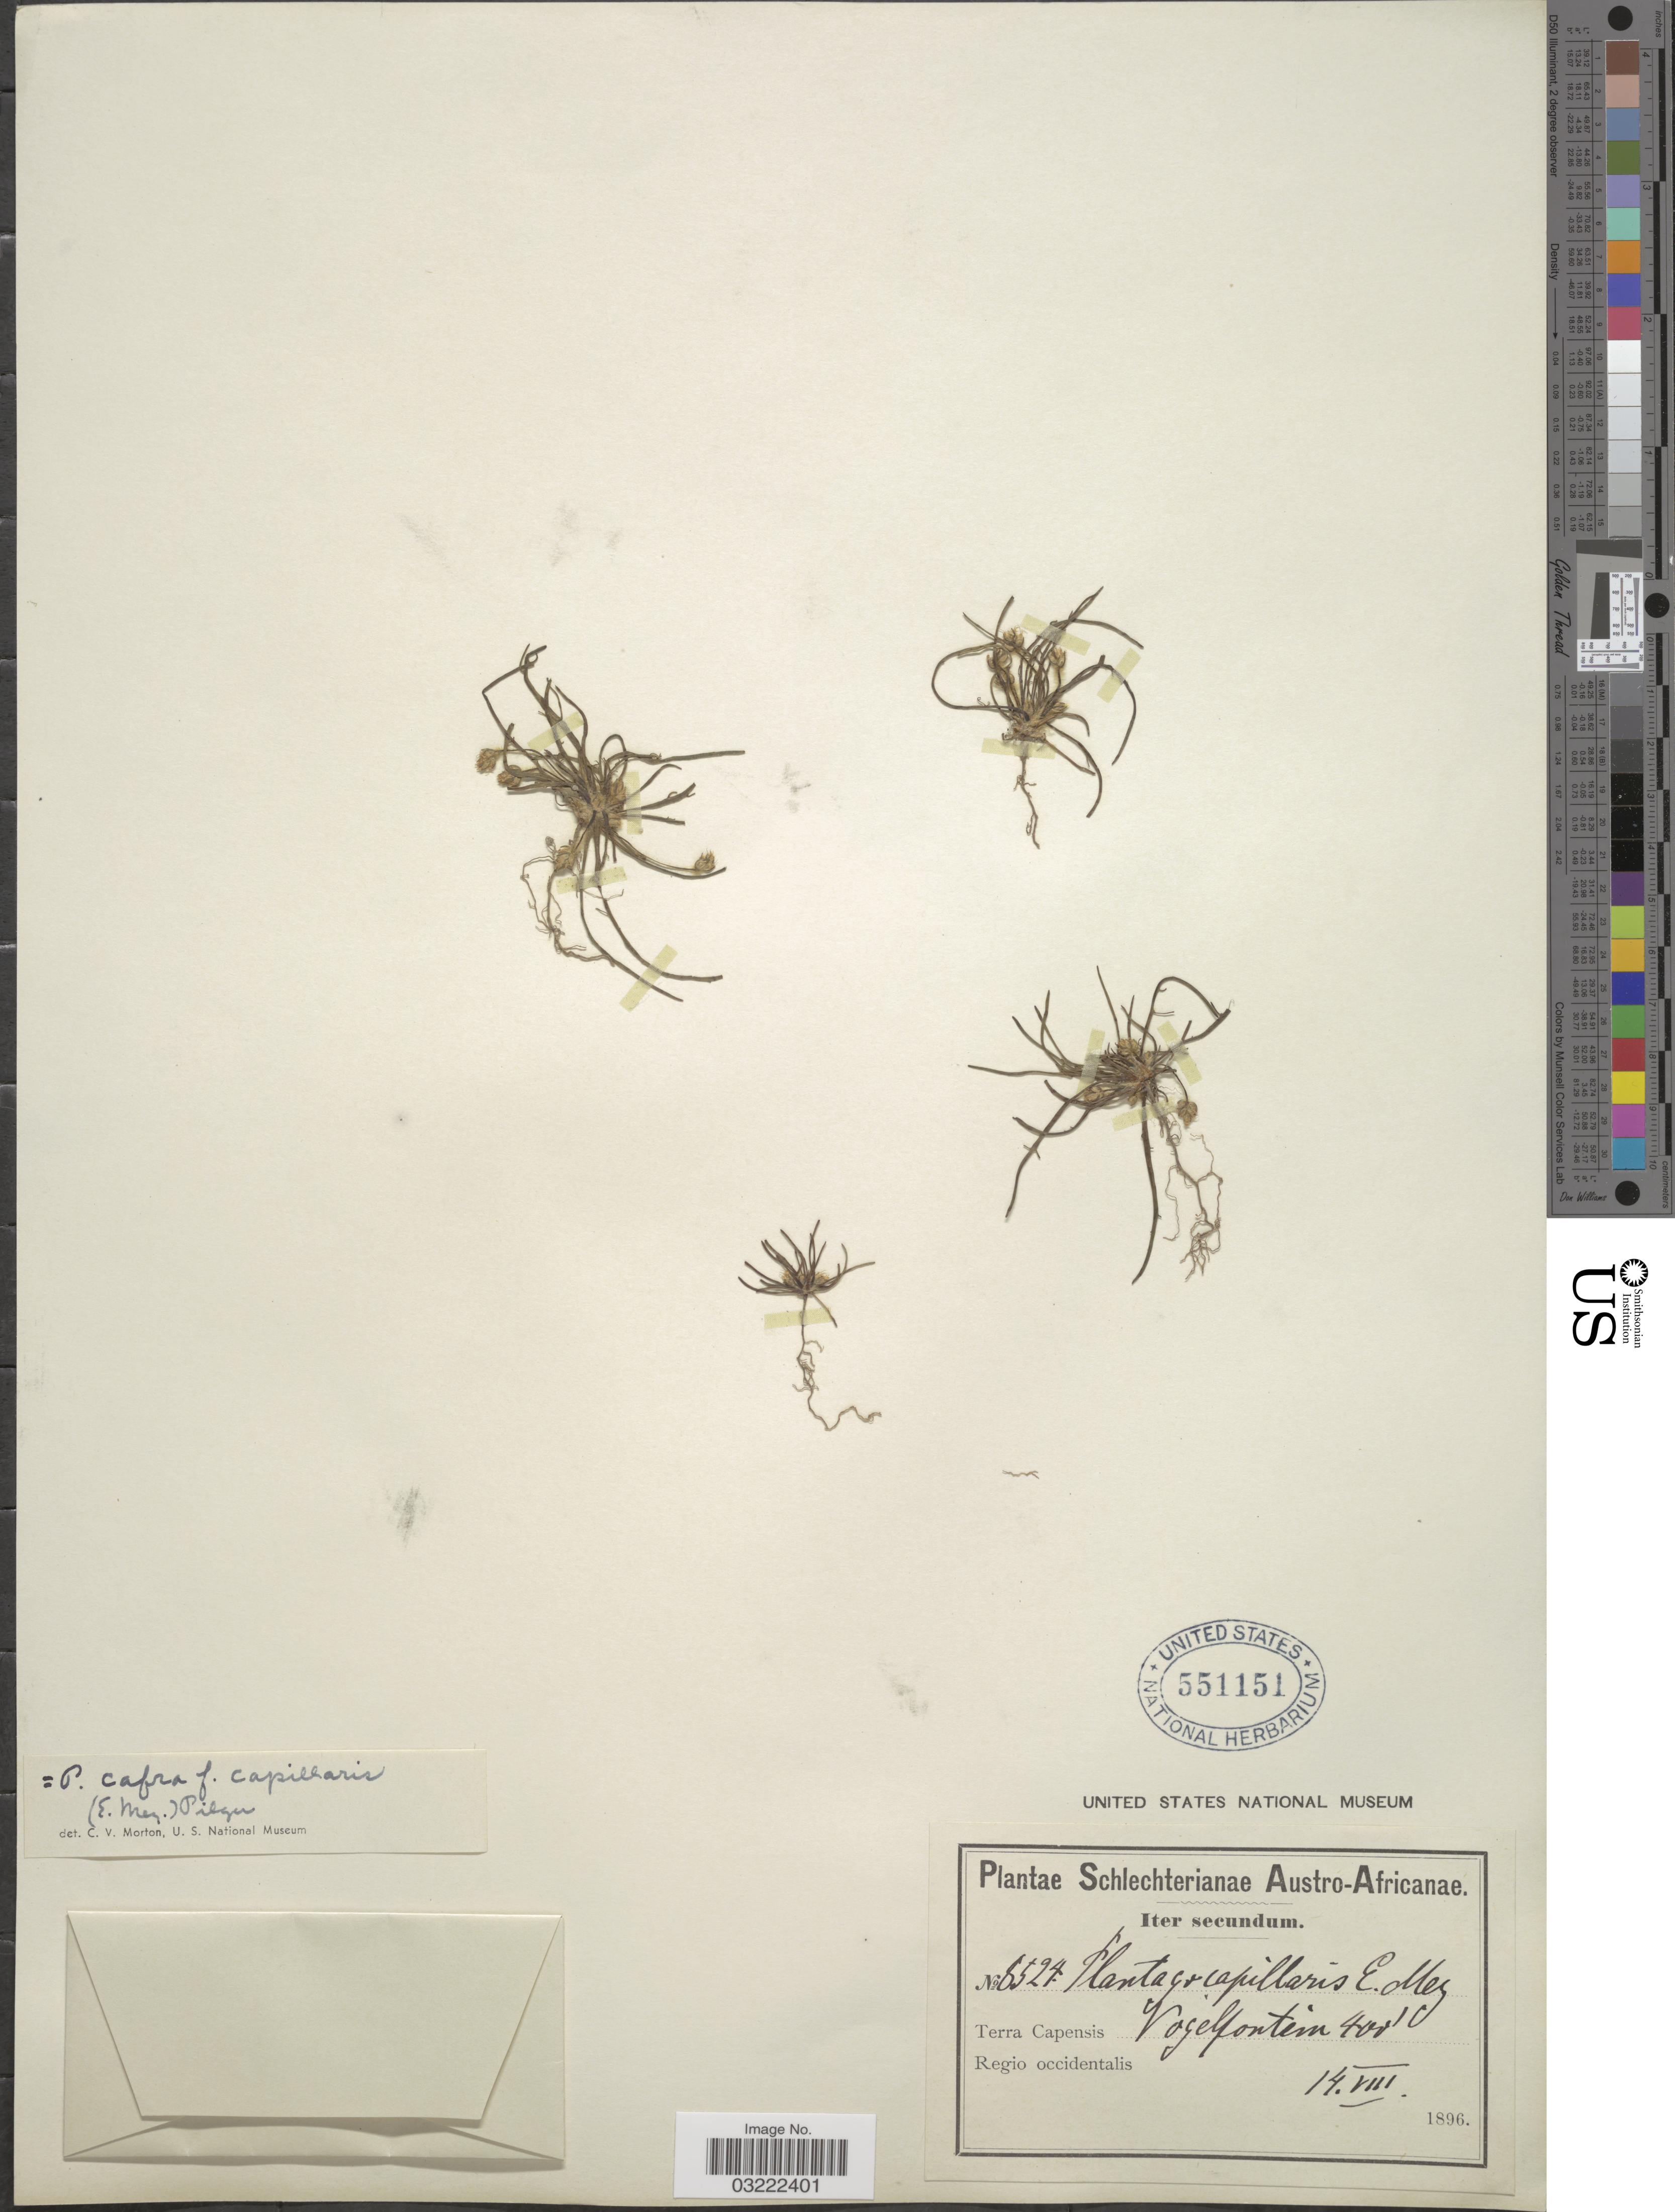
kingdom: Plantae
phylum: Tracheophyta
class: Magnoliopsida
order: Lamiales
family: Plantaginaceae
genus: Plantago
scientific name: Plantago cafra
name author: Decne.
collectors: Schlechter, --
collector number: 8524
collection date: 1896-08-14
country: South Africa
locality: Austro-Africanae, Terra Capensis, Vogelfontein, Regio occidentalis.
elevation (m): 122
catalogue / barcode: US 551151